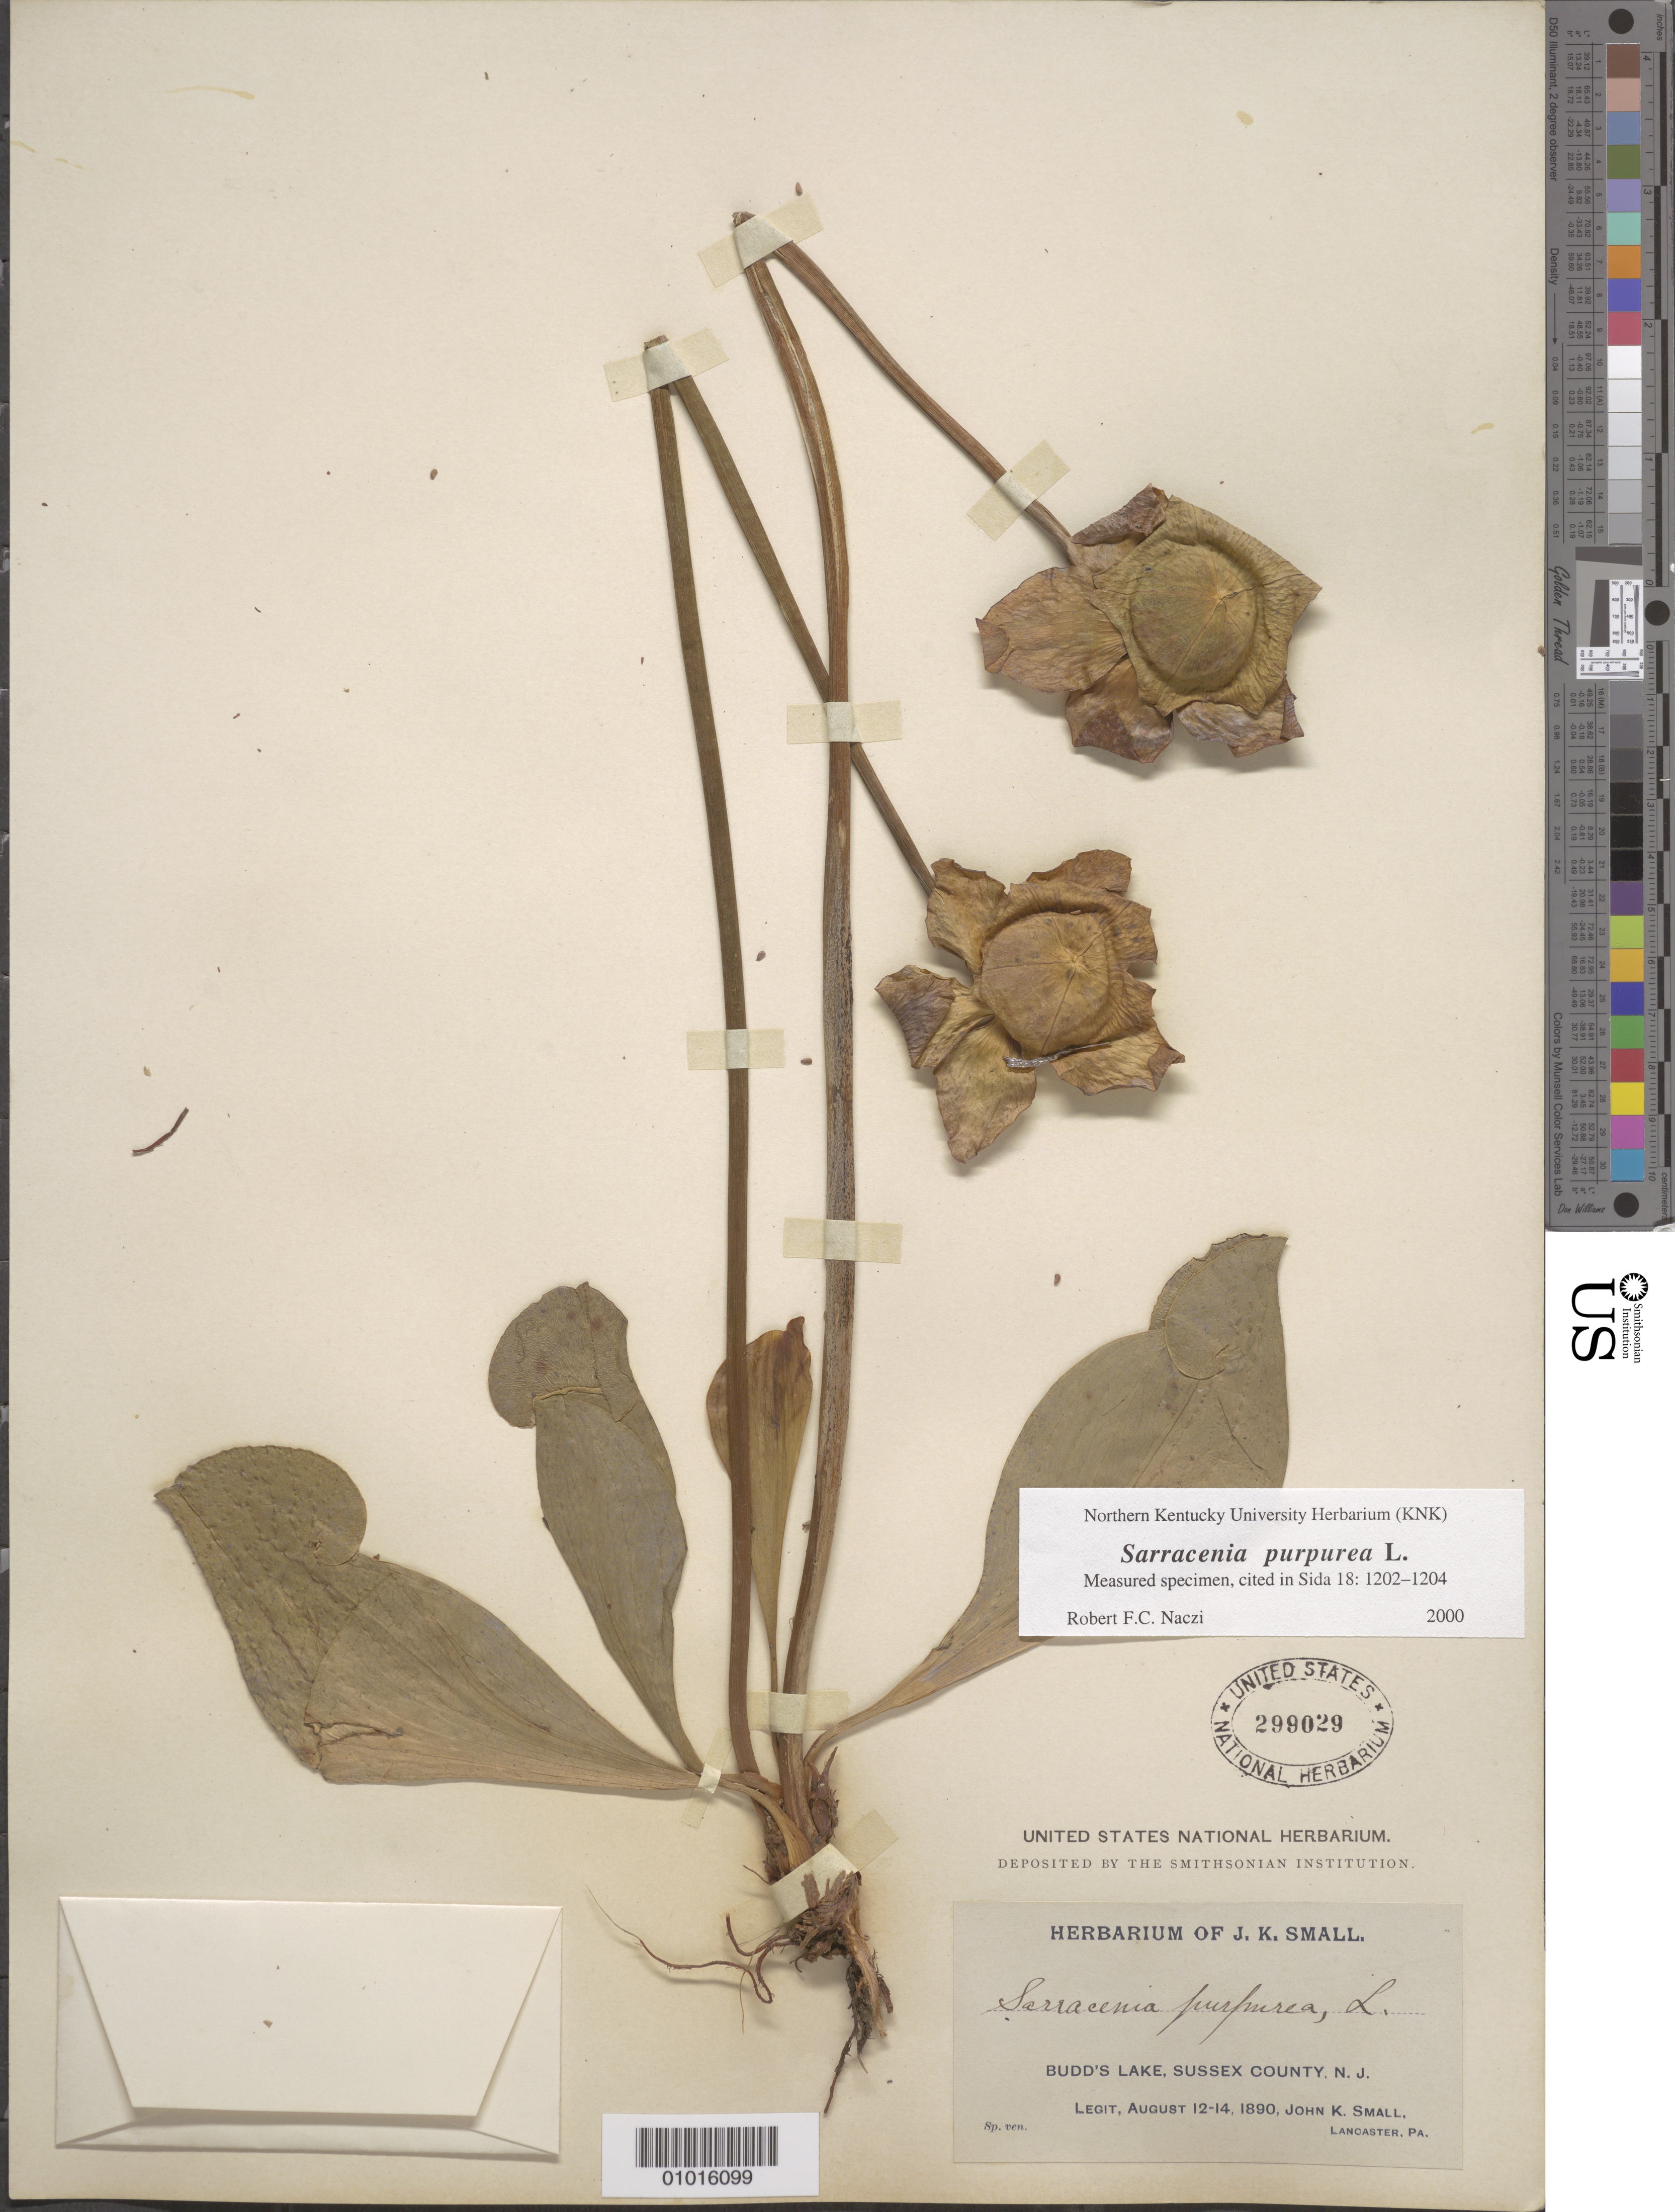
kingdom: Plantae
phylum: Tracheophyta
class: Magnoliopsida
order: Ericales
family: Sarraceniaceae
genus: Sarracenia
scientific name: Sarracenia purpurea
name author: L.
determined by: Naczi, R. F. C.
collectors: J. K. Small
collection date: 1890-08-12/1890-08-14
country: United States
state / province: New Jersey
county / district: Sussex County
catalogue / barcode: US 299029